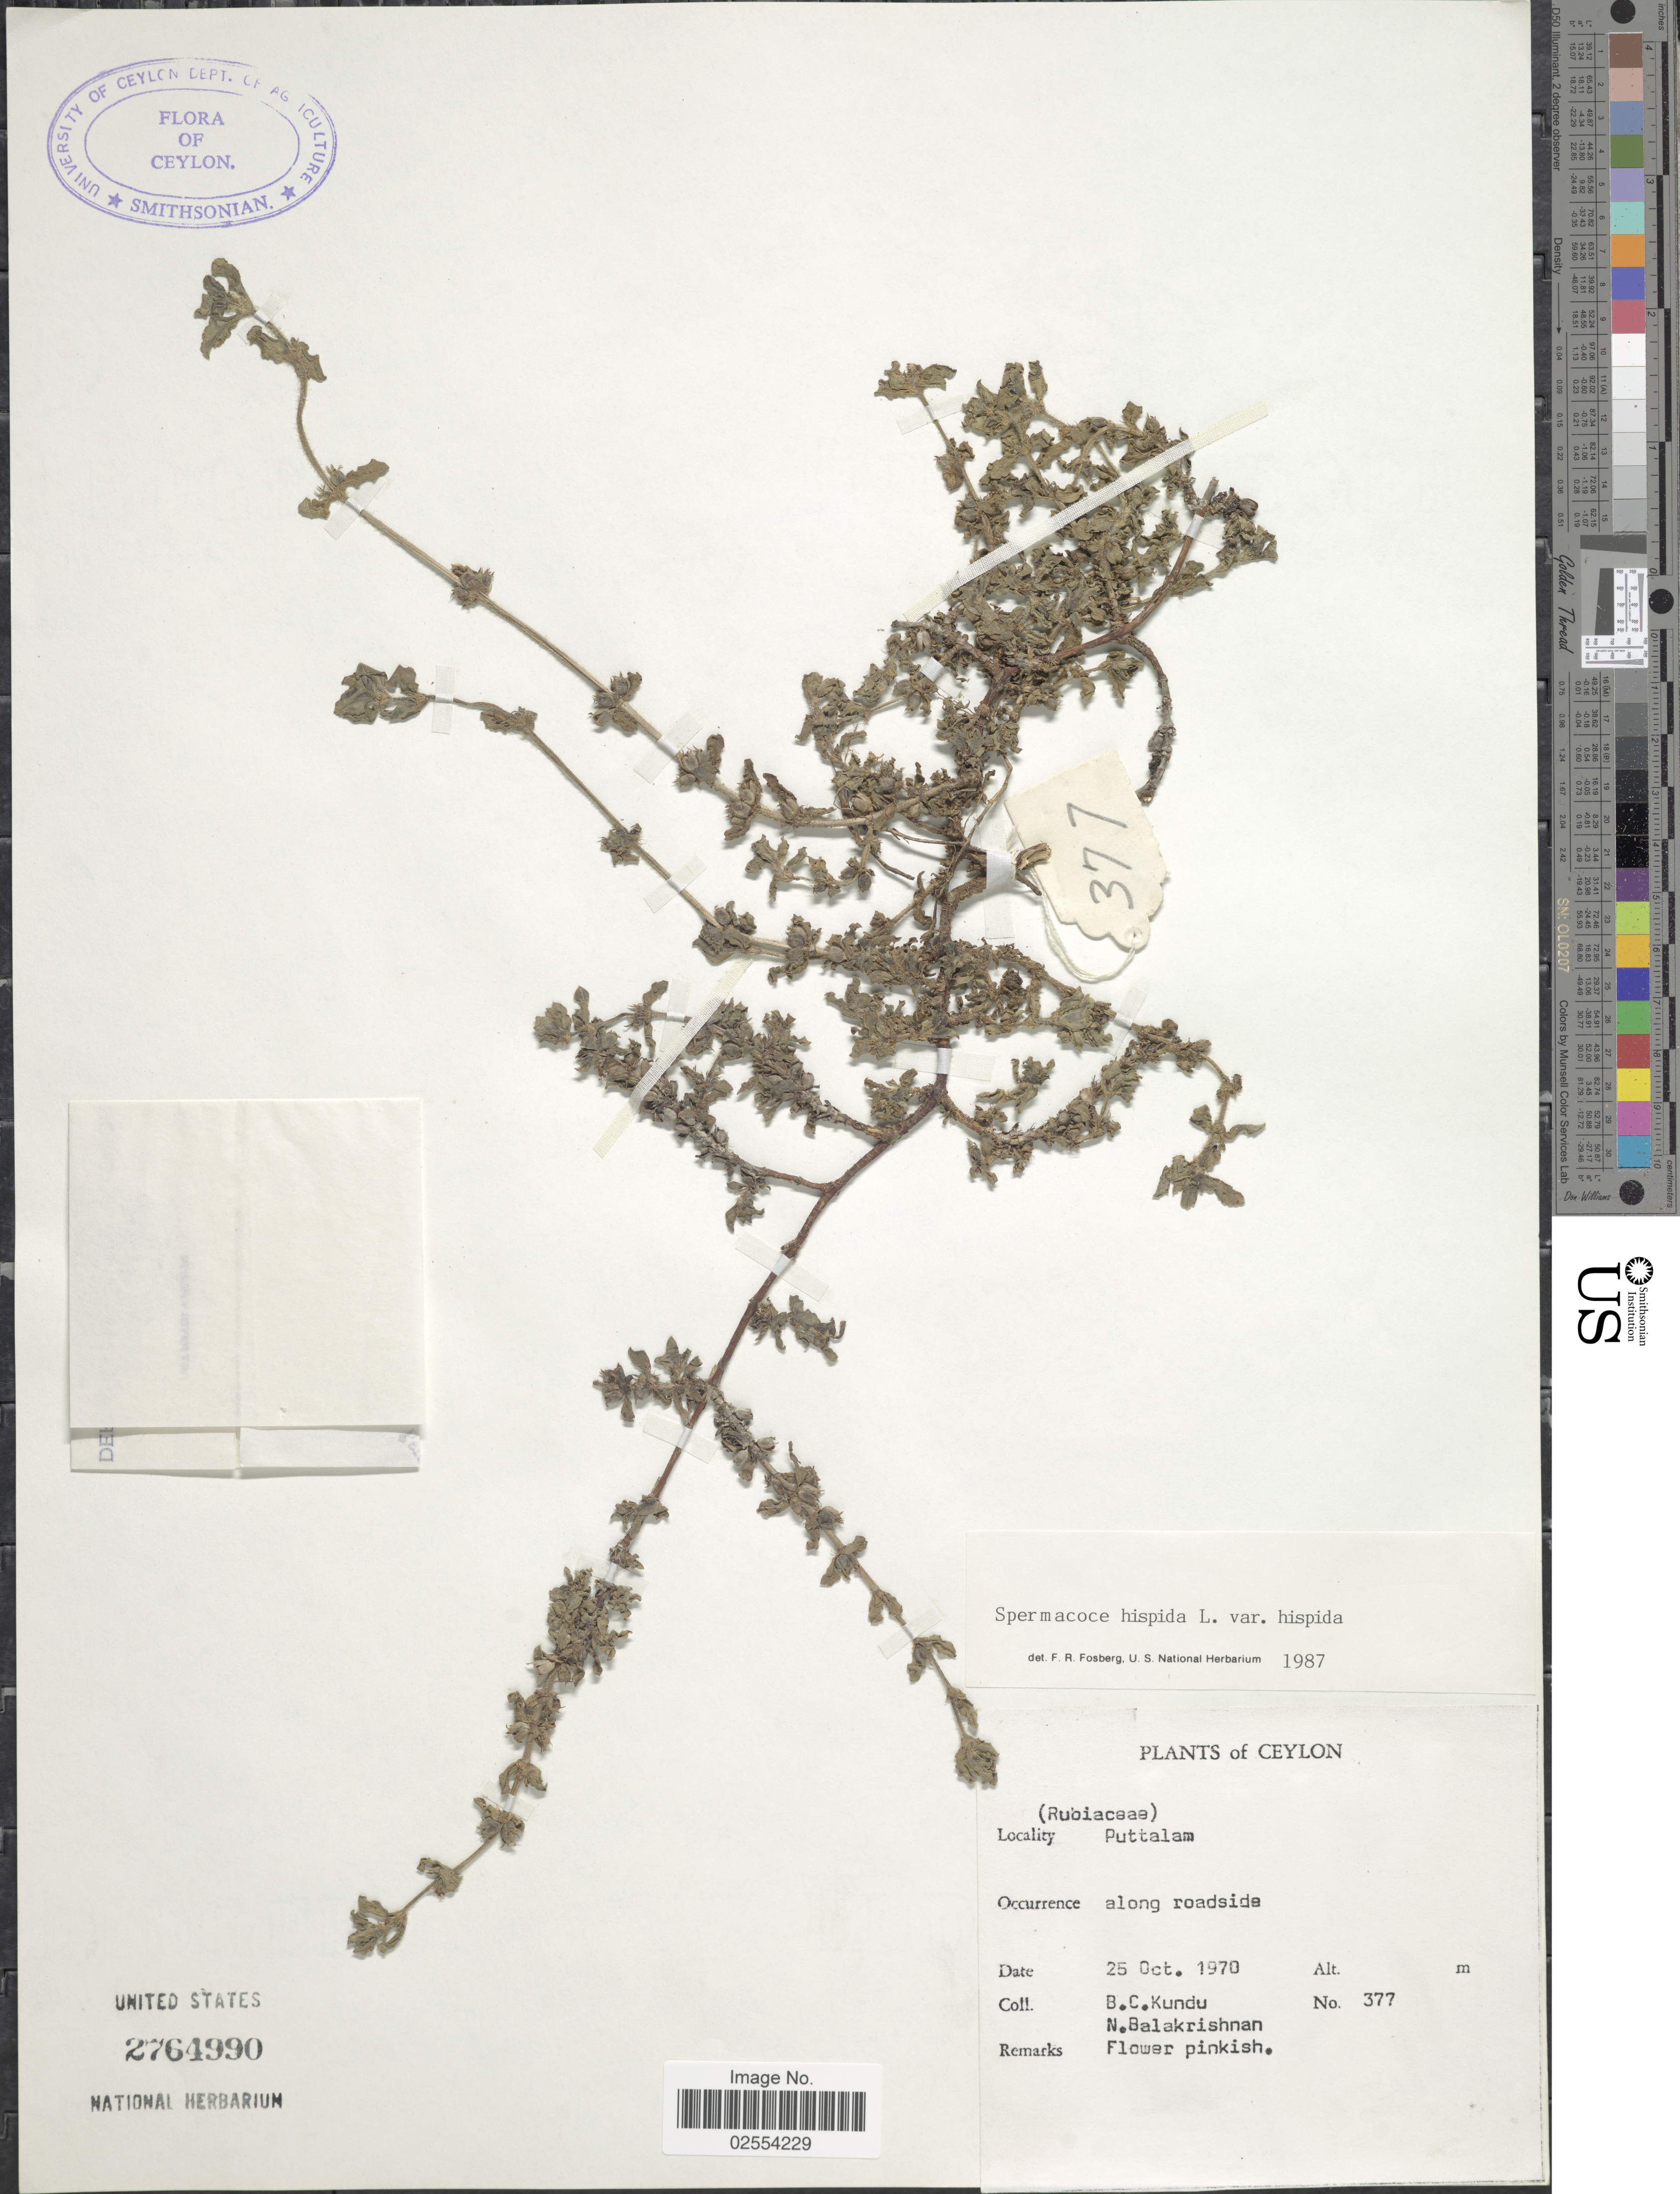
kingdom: Plantae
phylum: Tracheophyta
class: Magnoliopsida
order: Gentianales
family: Rubiaceae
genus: Spermacoce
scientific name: Spermacoce hispida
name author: L.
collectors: B. C. Kundu & N. Balakrishnan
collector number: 377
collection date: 1970-10-25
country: Sri Lanka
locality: Ceylon, Puttalam, along roadside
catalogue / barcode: US 2764990